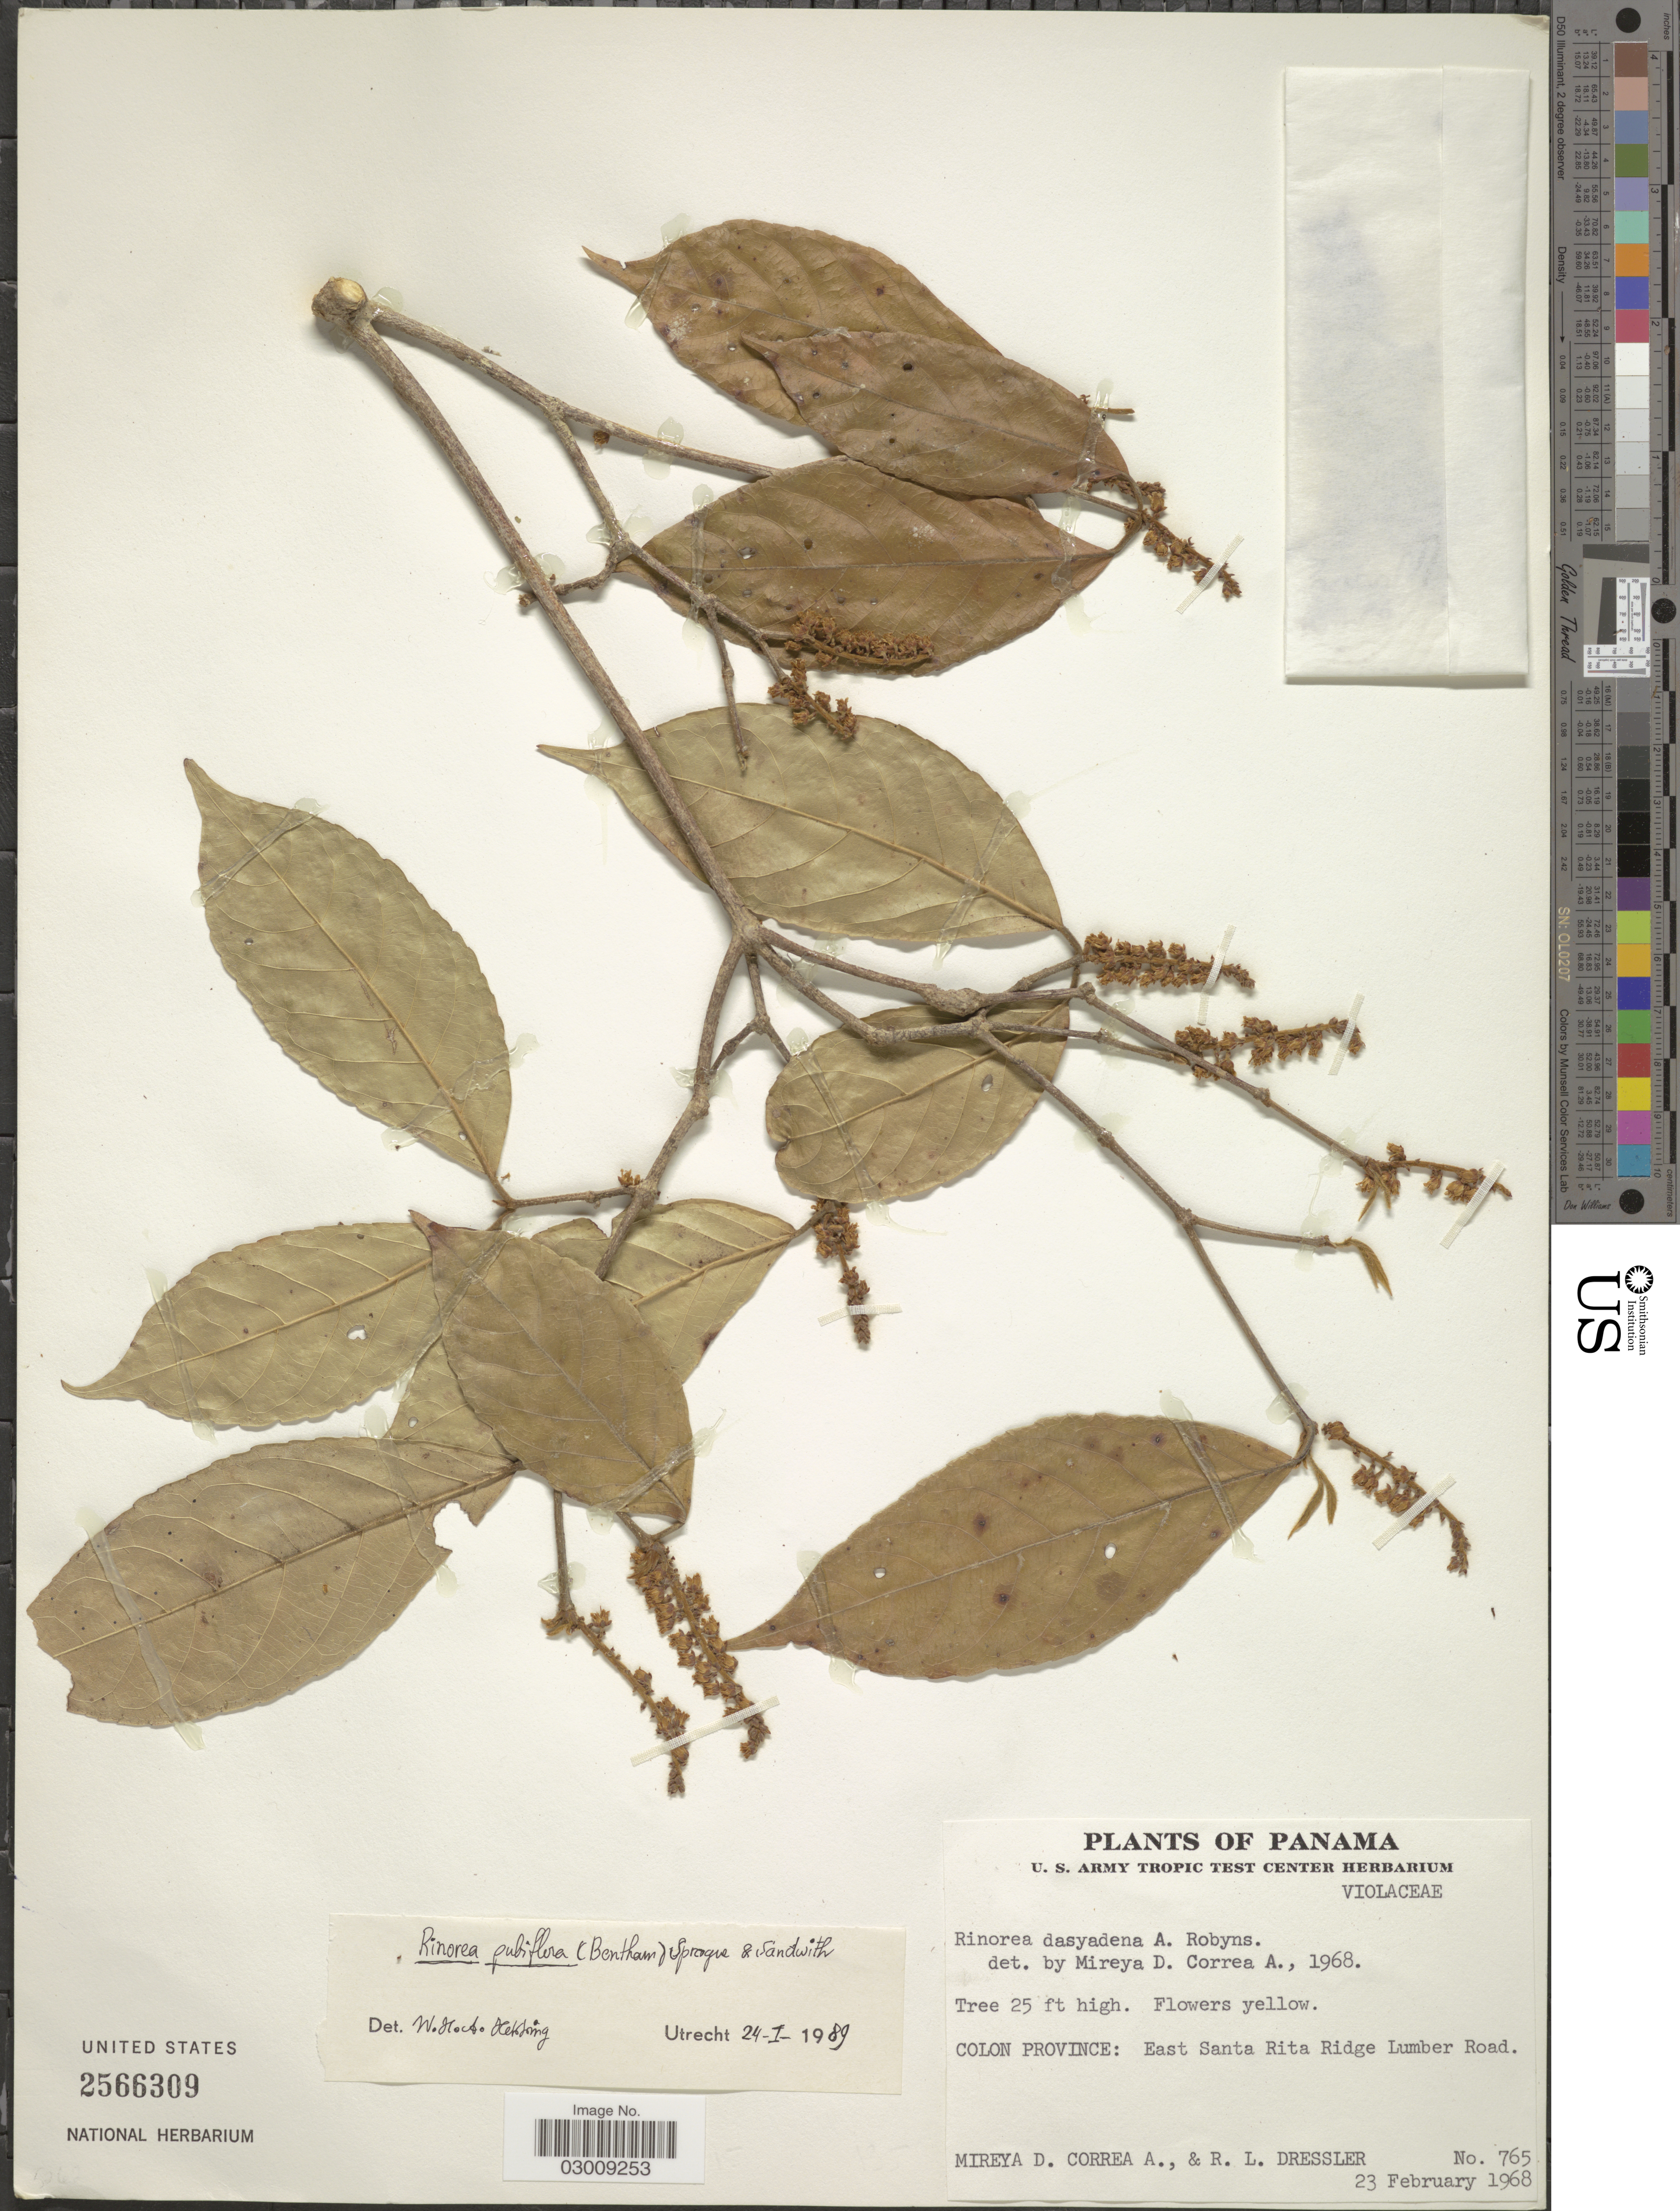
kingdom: Plantae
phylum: Tracheophyta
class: Magnoliopsida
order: Malpighiales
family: Violaceae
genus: Rinorea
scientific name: Rinorea pubiflora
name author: (Benth.) Sprague & Sandwith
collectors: M. D. Corrêa-A. & R. Dressler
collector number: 765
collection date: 1968-02-23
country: Panama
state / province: Colón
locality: East Santa Rita Ridge Lumber Road.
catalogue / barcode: US 2566309